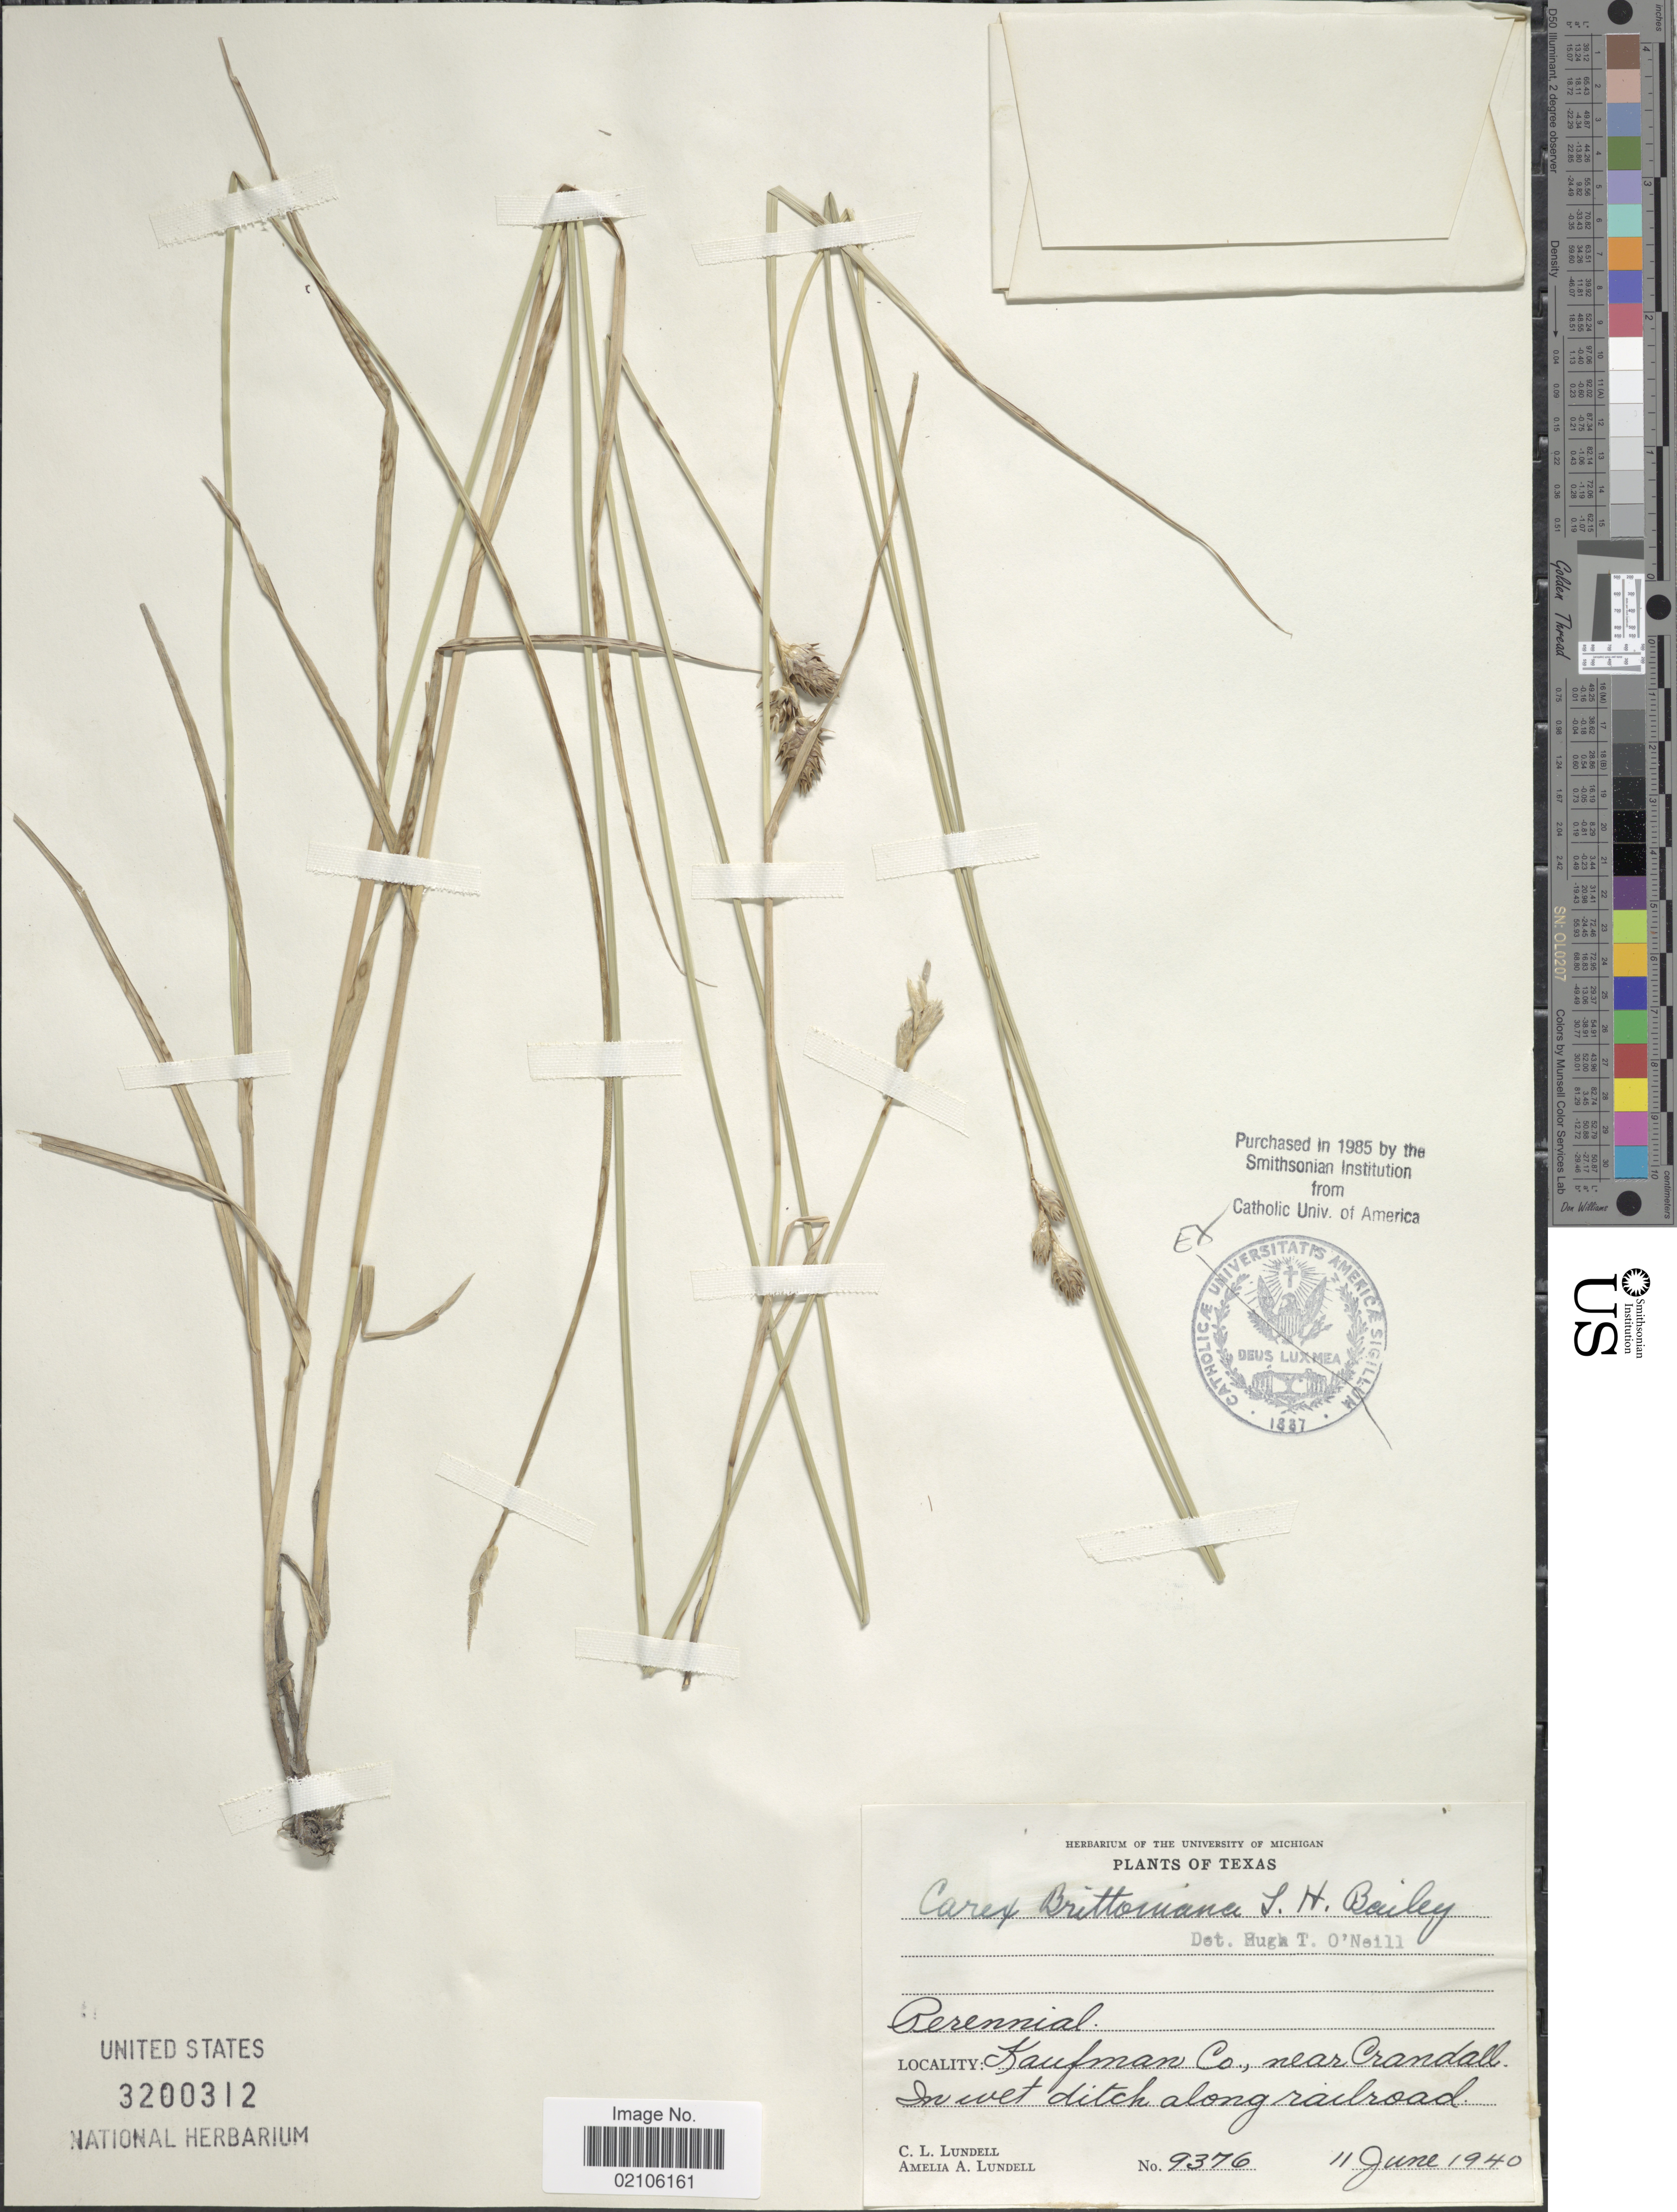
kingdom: Plantae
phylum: Tracheophyta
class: Liliopsida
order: Poales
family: Cyperaceae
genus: Carex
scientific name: Carex tetrastachya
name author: Scheele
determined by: Strong, Mark T., (BOT), Smithsonian Institution - National Museum of Natural History (UNITED STATES)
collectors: C. L. Lundell & A. A. Lundell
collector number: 9376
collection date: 1940-06-11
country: United States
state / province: Texas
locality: Kaufman Co., nar Crandall, in wet ditch along railroad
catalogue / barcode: US 3200312